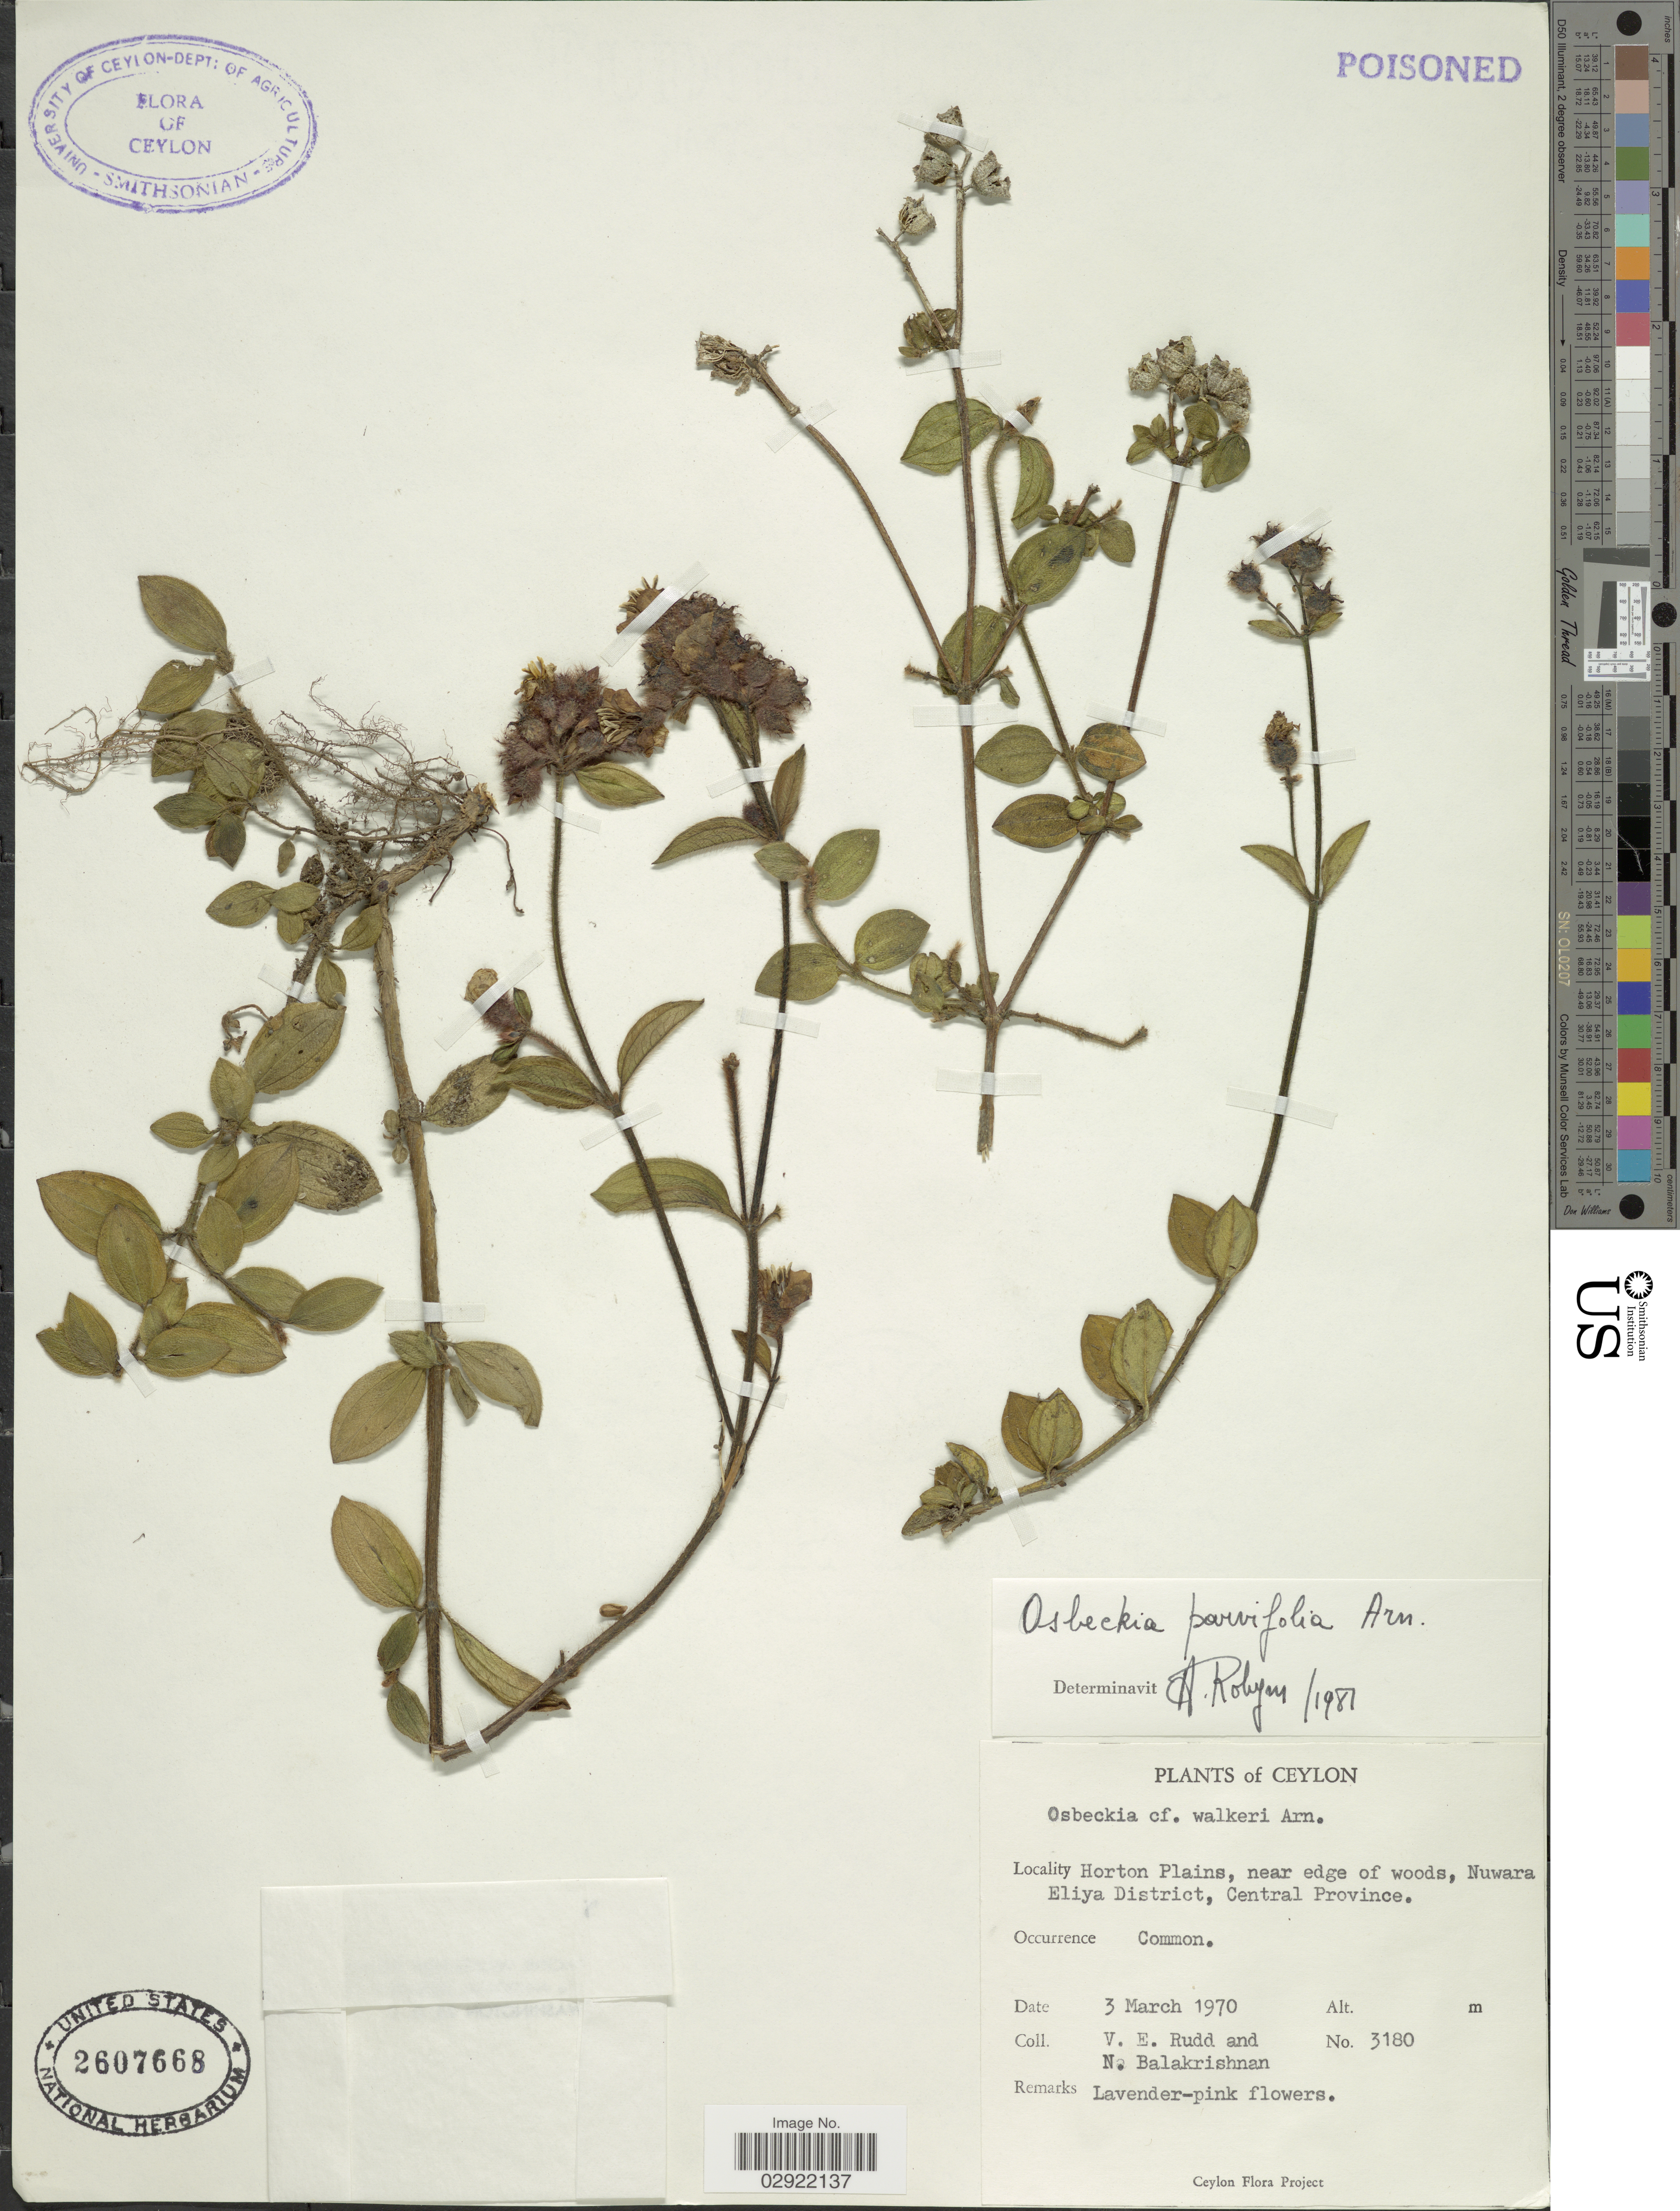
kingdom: Plantae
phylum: Tracheophyta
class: Magnoliopsida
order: Myrtales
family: Melastomataceae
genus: Osbeckia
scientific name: Osbeckia parvifolia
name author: Arn.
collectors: V. E. Rudd & N. Balakrishnan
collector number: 3180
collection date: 1970-03-03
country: Sri Lanka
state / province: Central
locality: Ceylon. Horton Plains, near edge of woods, Nuwara Eliya District.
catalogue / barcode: US 2607668